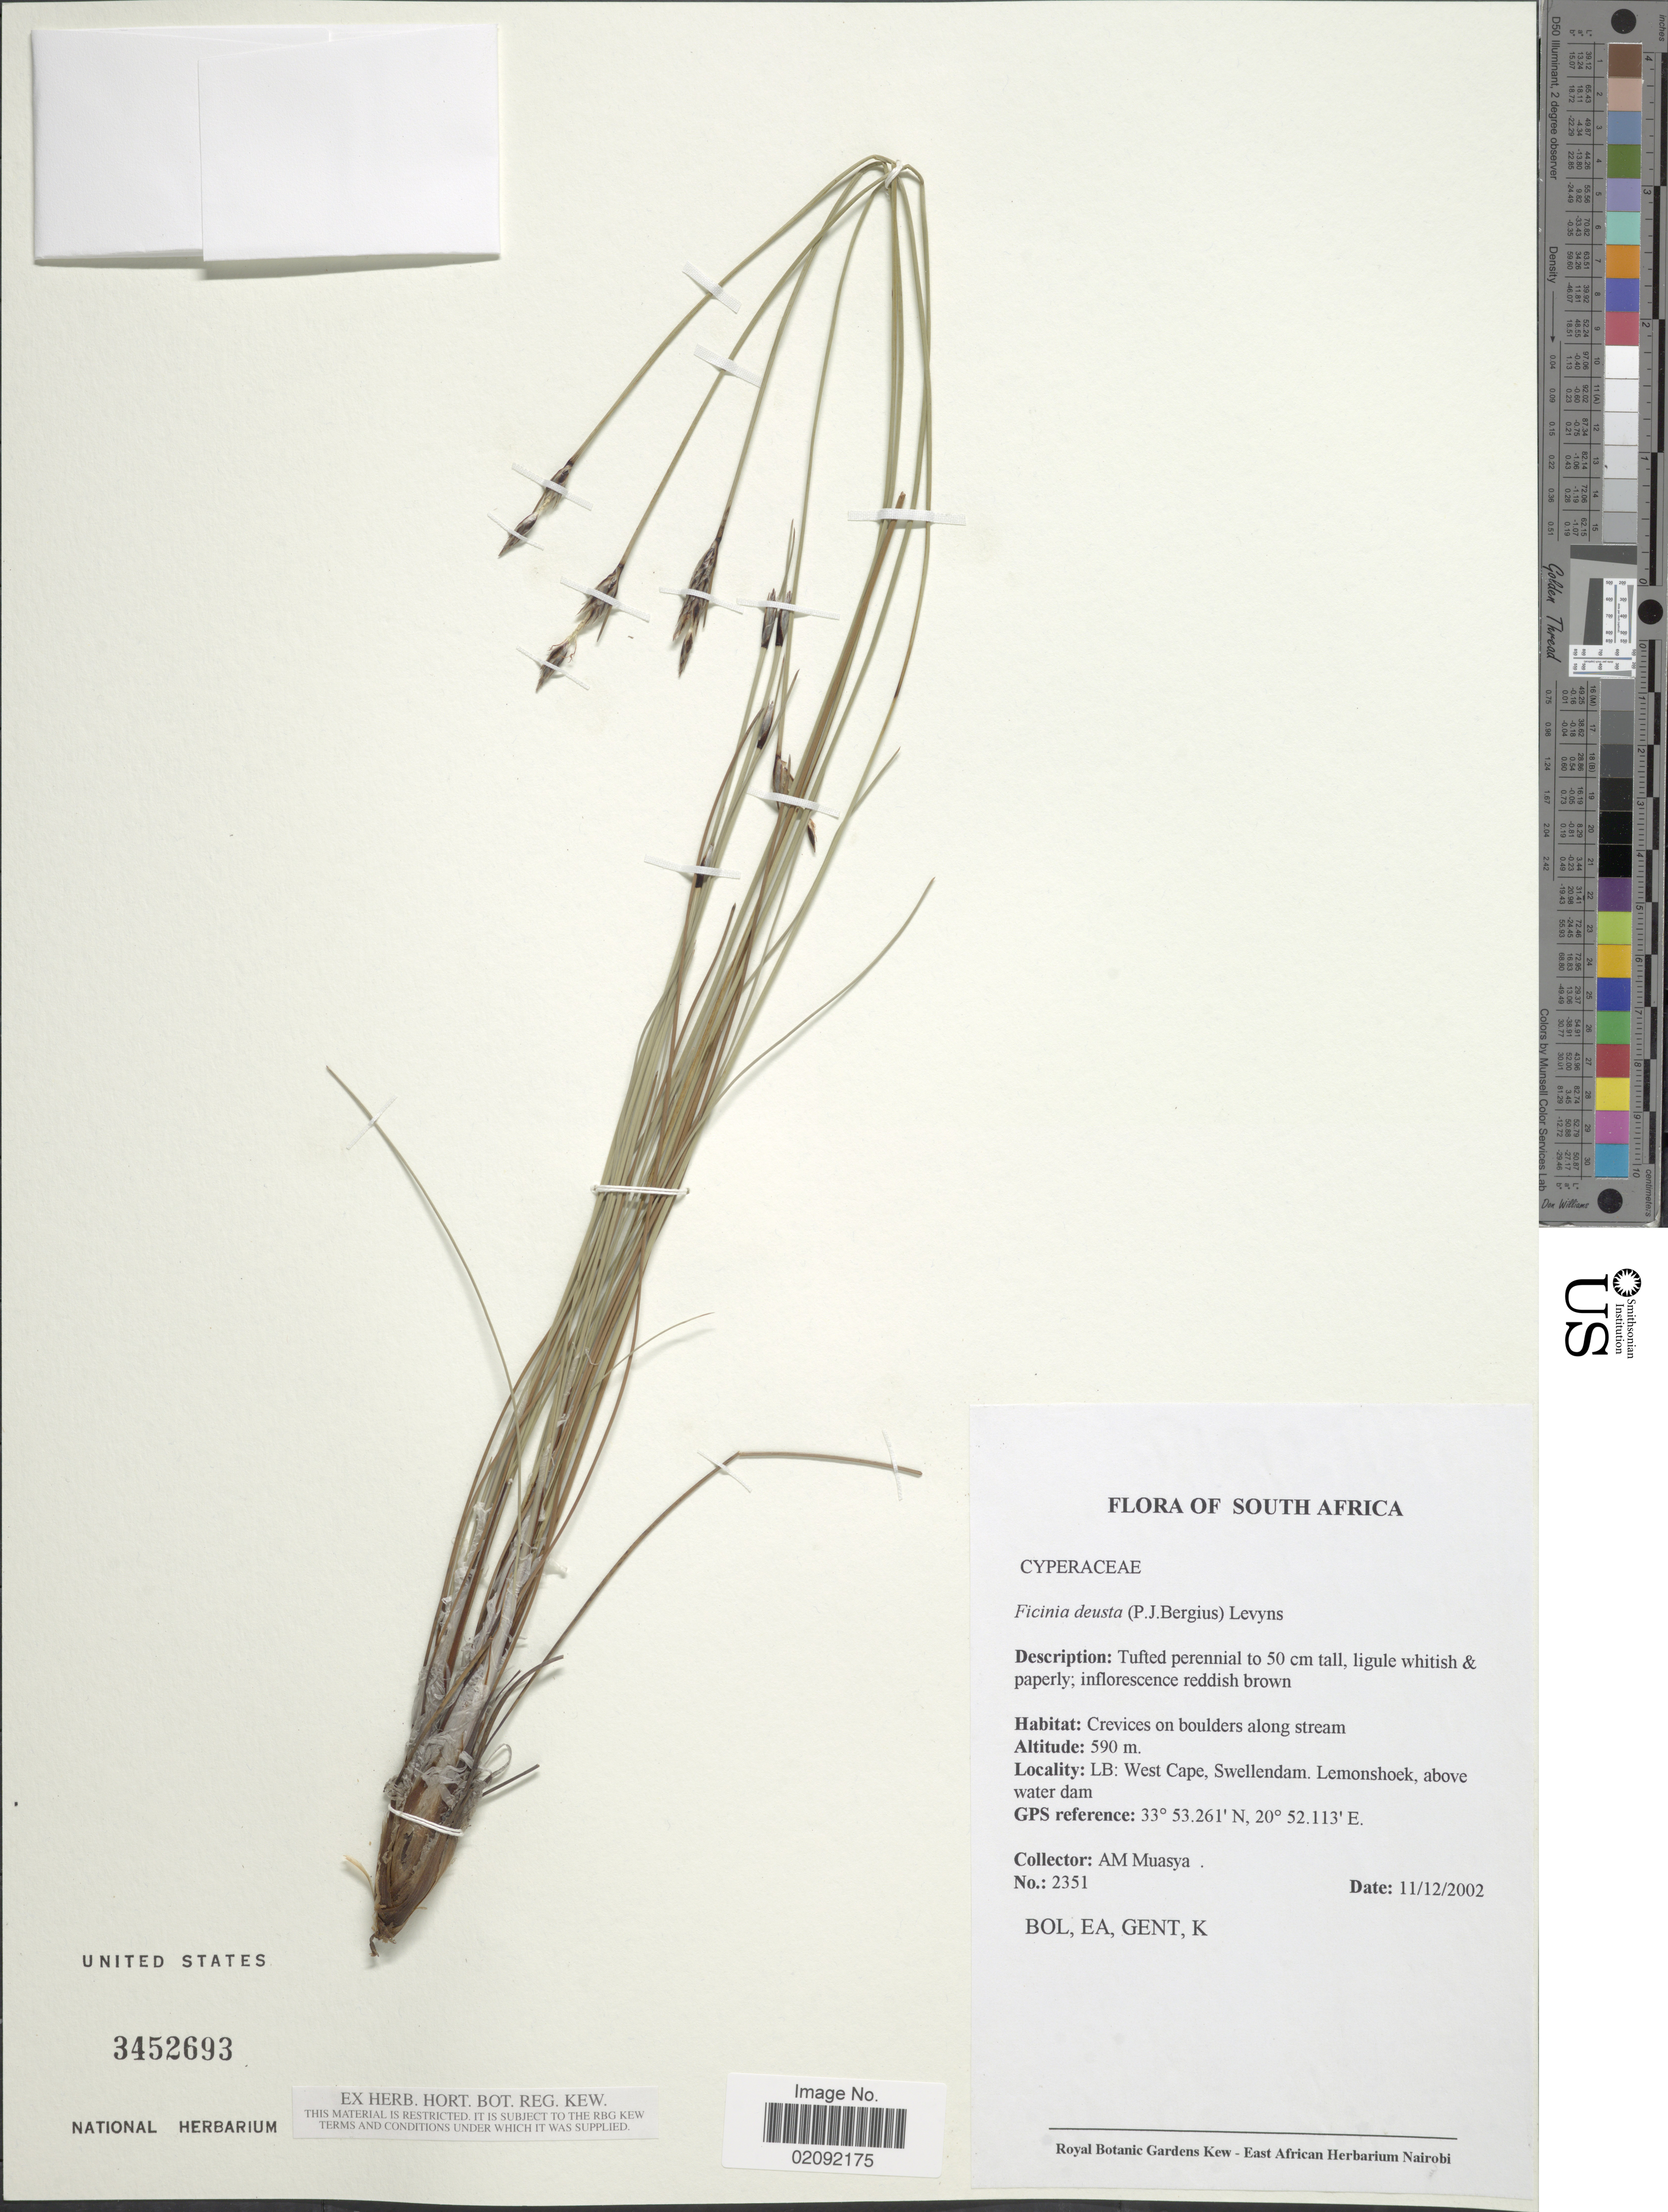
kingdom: Plantae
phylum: Tracheophyta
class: Liliopsida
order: Poales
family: Cyperaceae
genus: Ficinia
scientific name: Ficinia deusta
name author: (P.J. Bergius) Levyns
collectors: A. Muasya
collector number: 2351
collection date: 2002-12-11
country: South Africa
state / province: Western Cape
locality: LB: Swellendam, Lemonshoek, above water dam, crevices on boulders along stream.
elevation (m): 590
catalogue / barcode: US 3452693